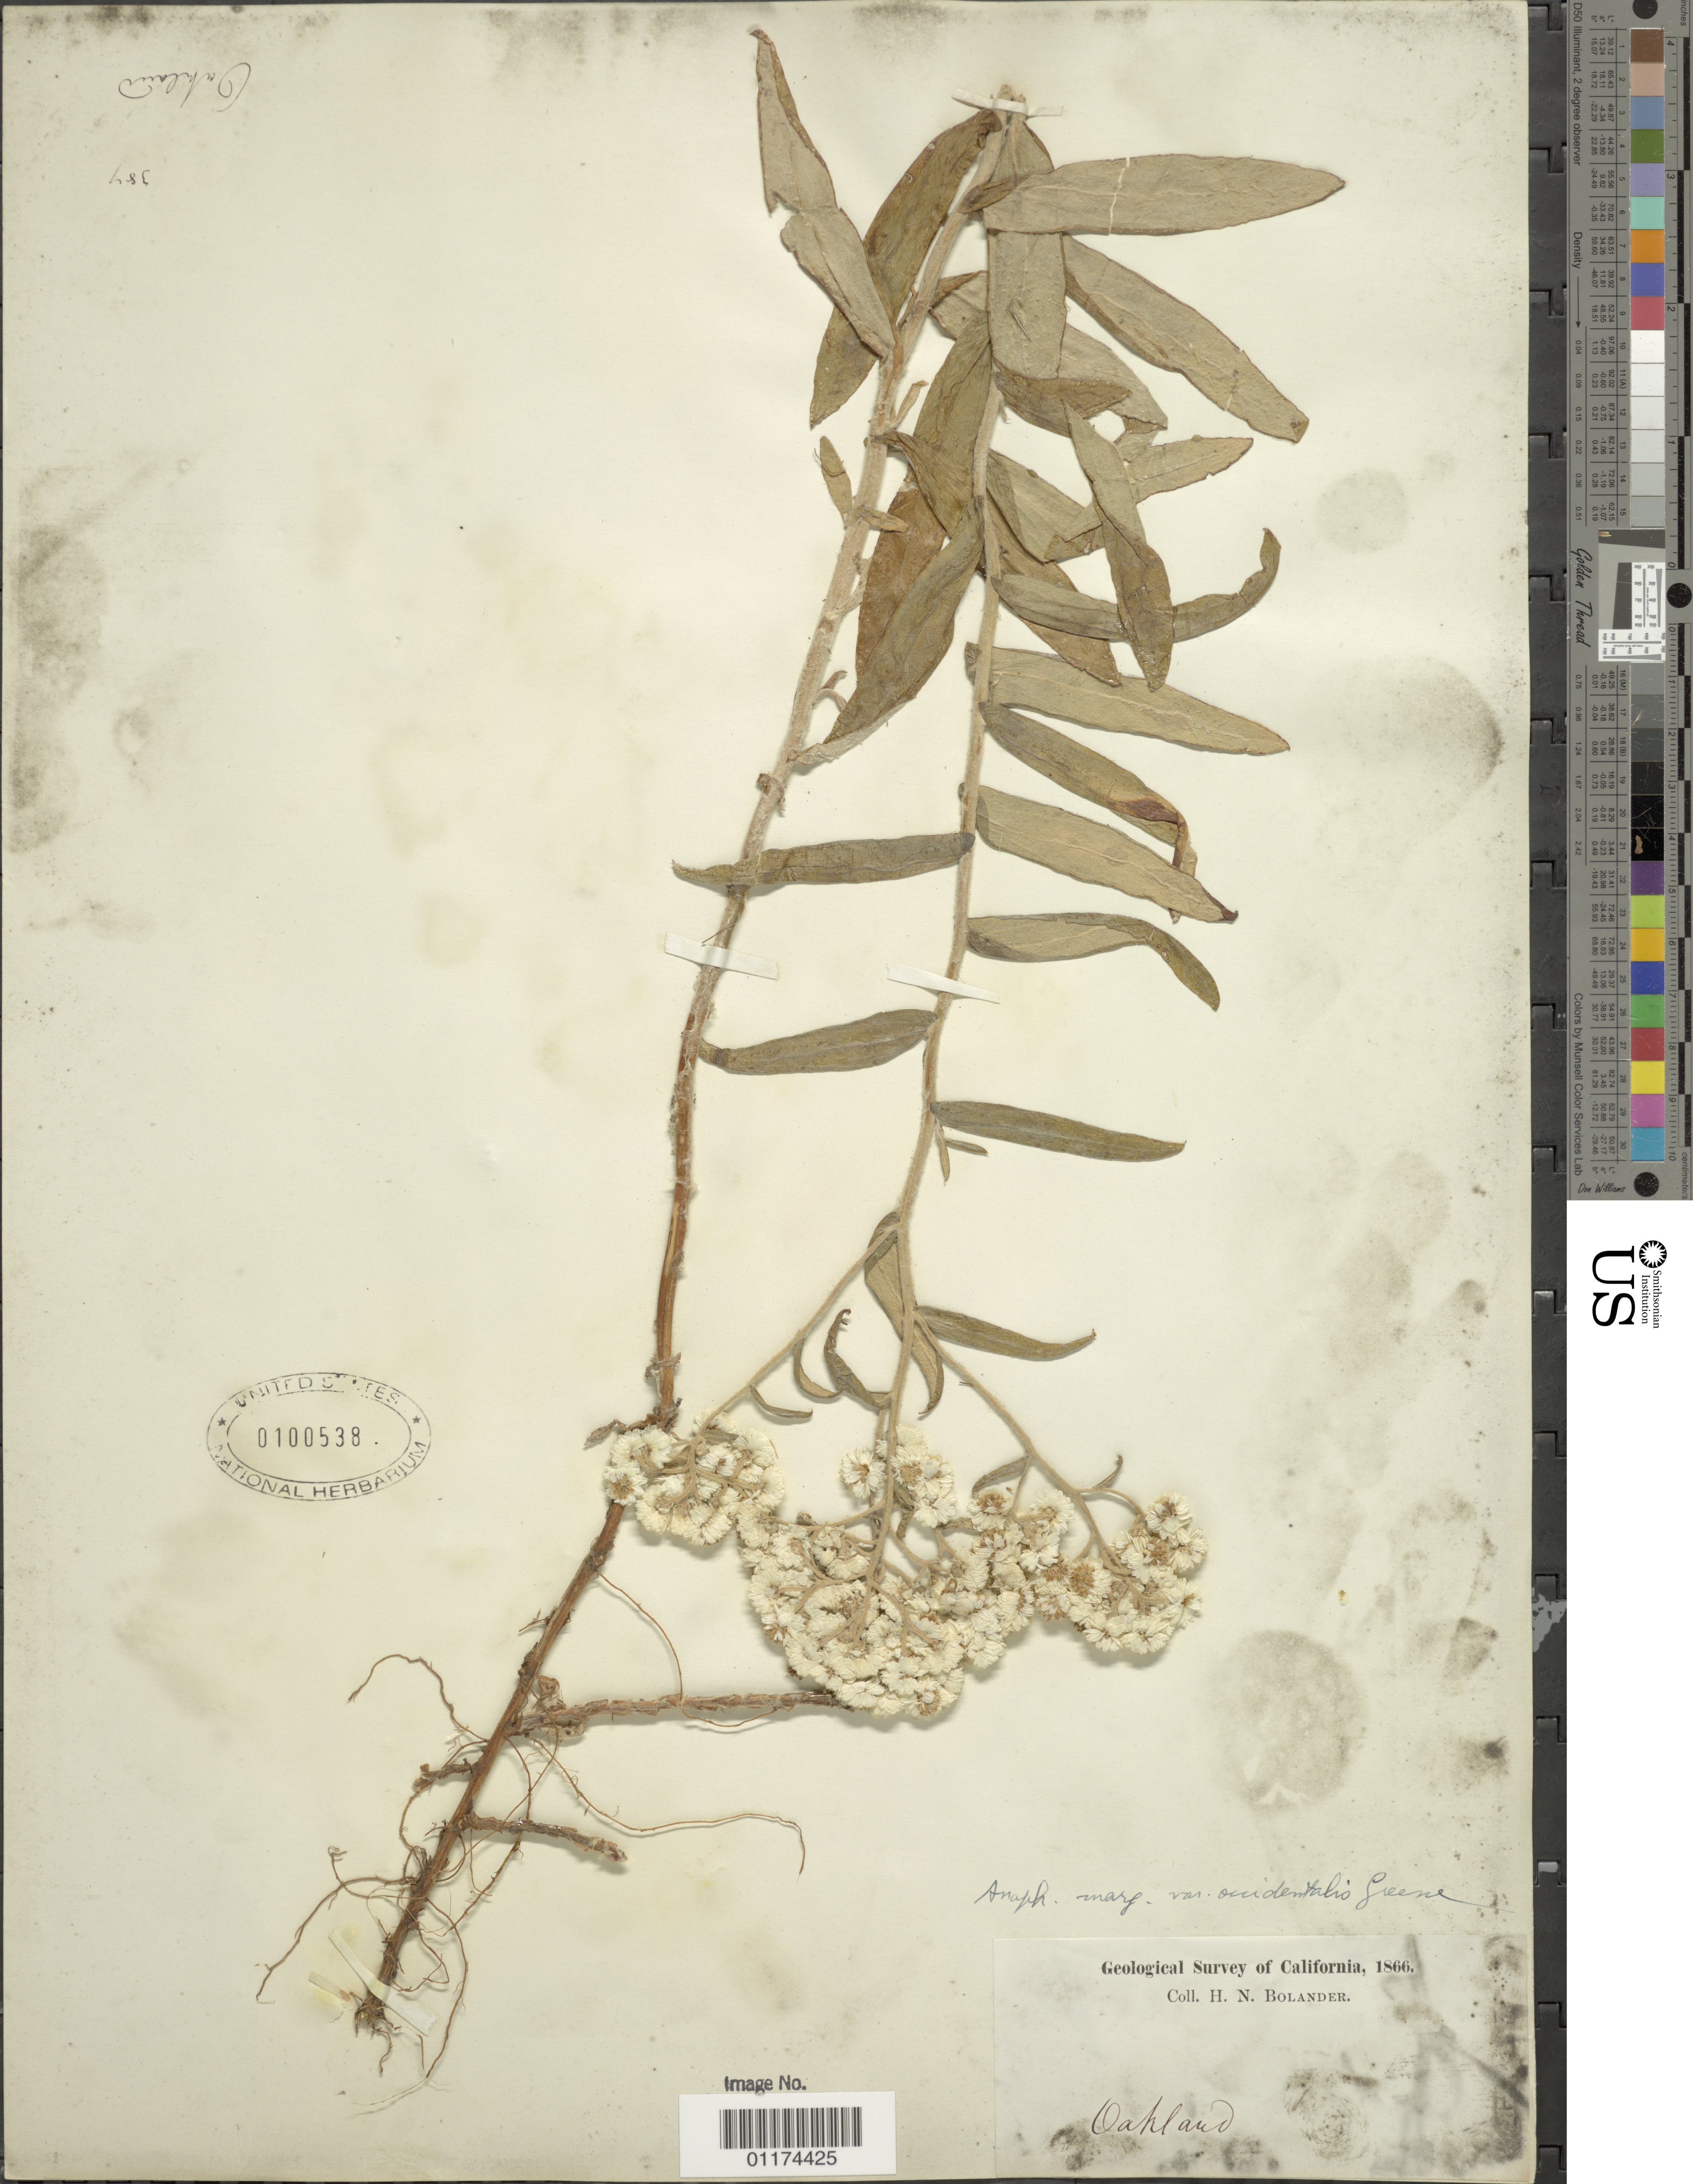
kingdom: Plantae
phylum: Tracheophyta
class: Magnoliopsida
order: Asterales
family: Asteraceae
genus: Anaphalis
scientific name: Anaphalis margaritacea var. occidentalis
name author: Greene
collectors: H. Bolander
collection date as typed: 1866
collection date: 1866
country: United States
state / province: California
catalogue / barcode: US 100538